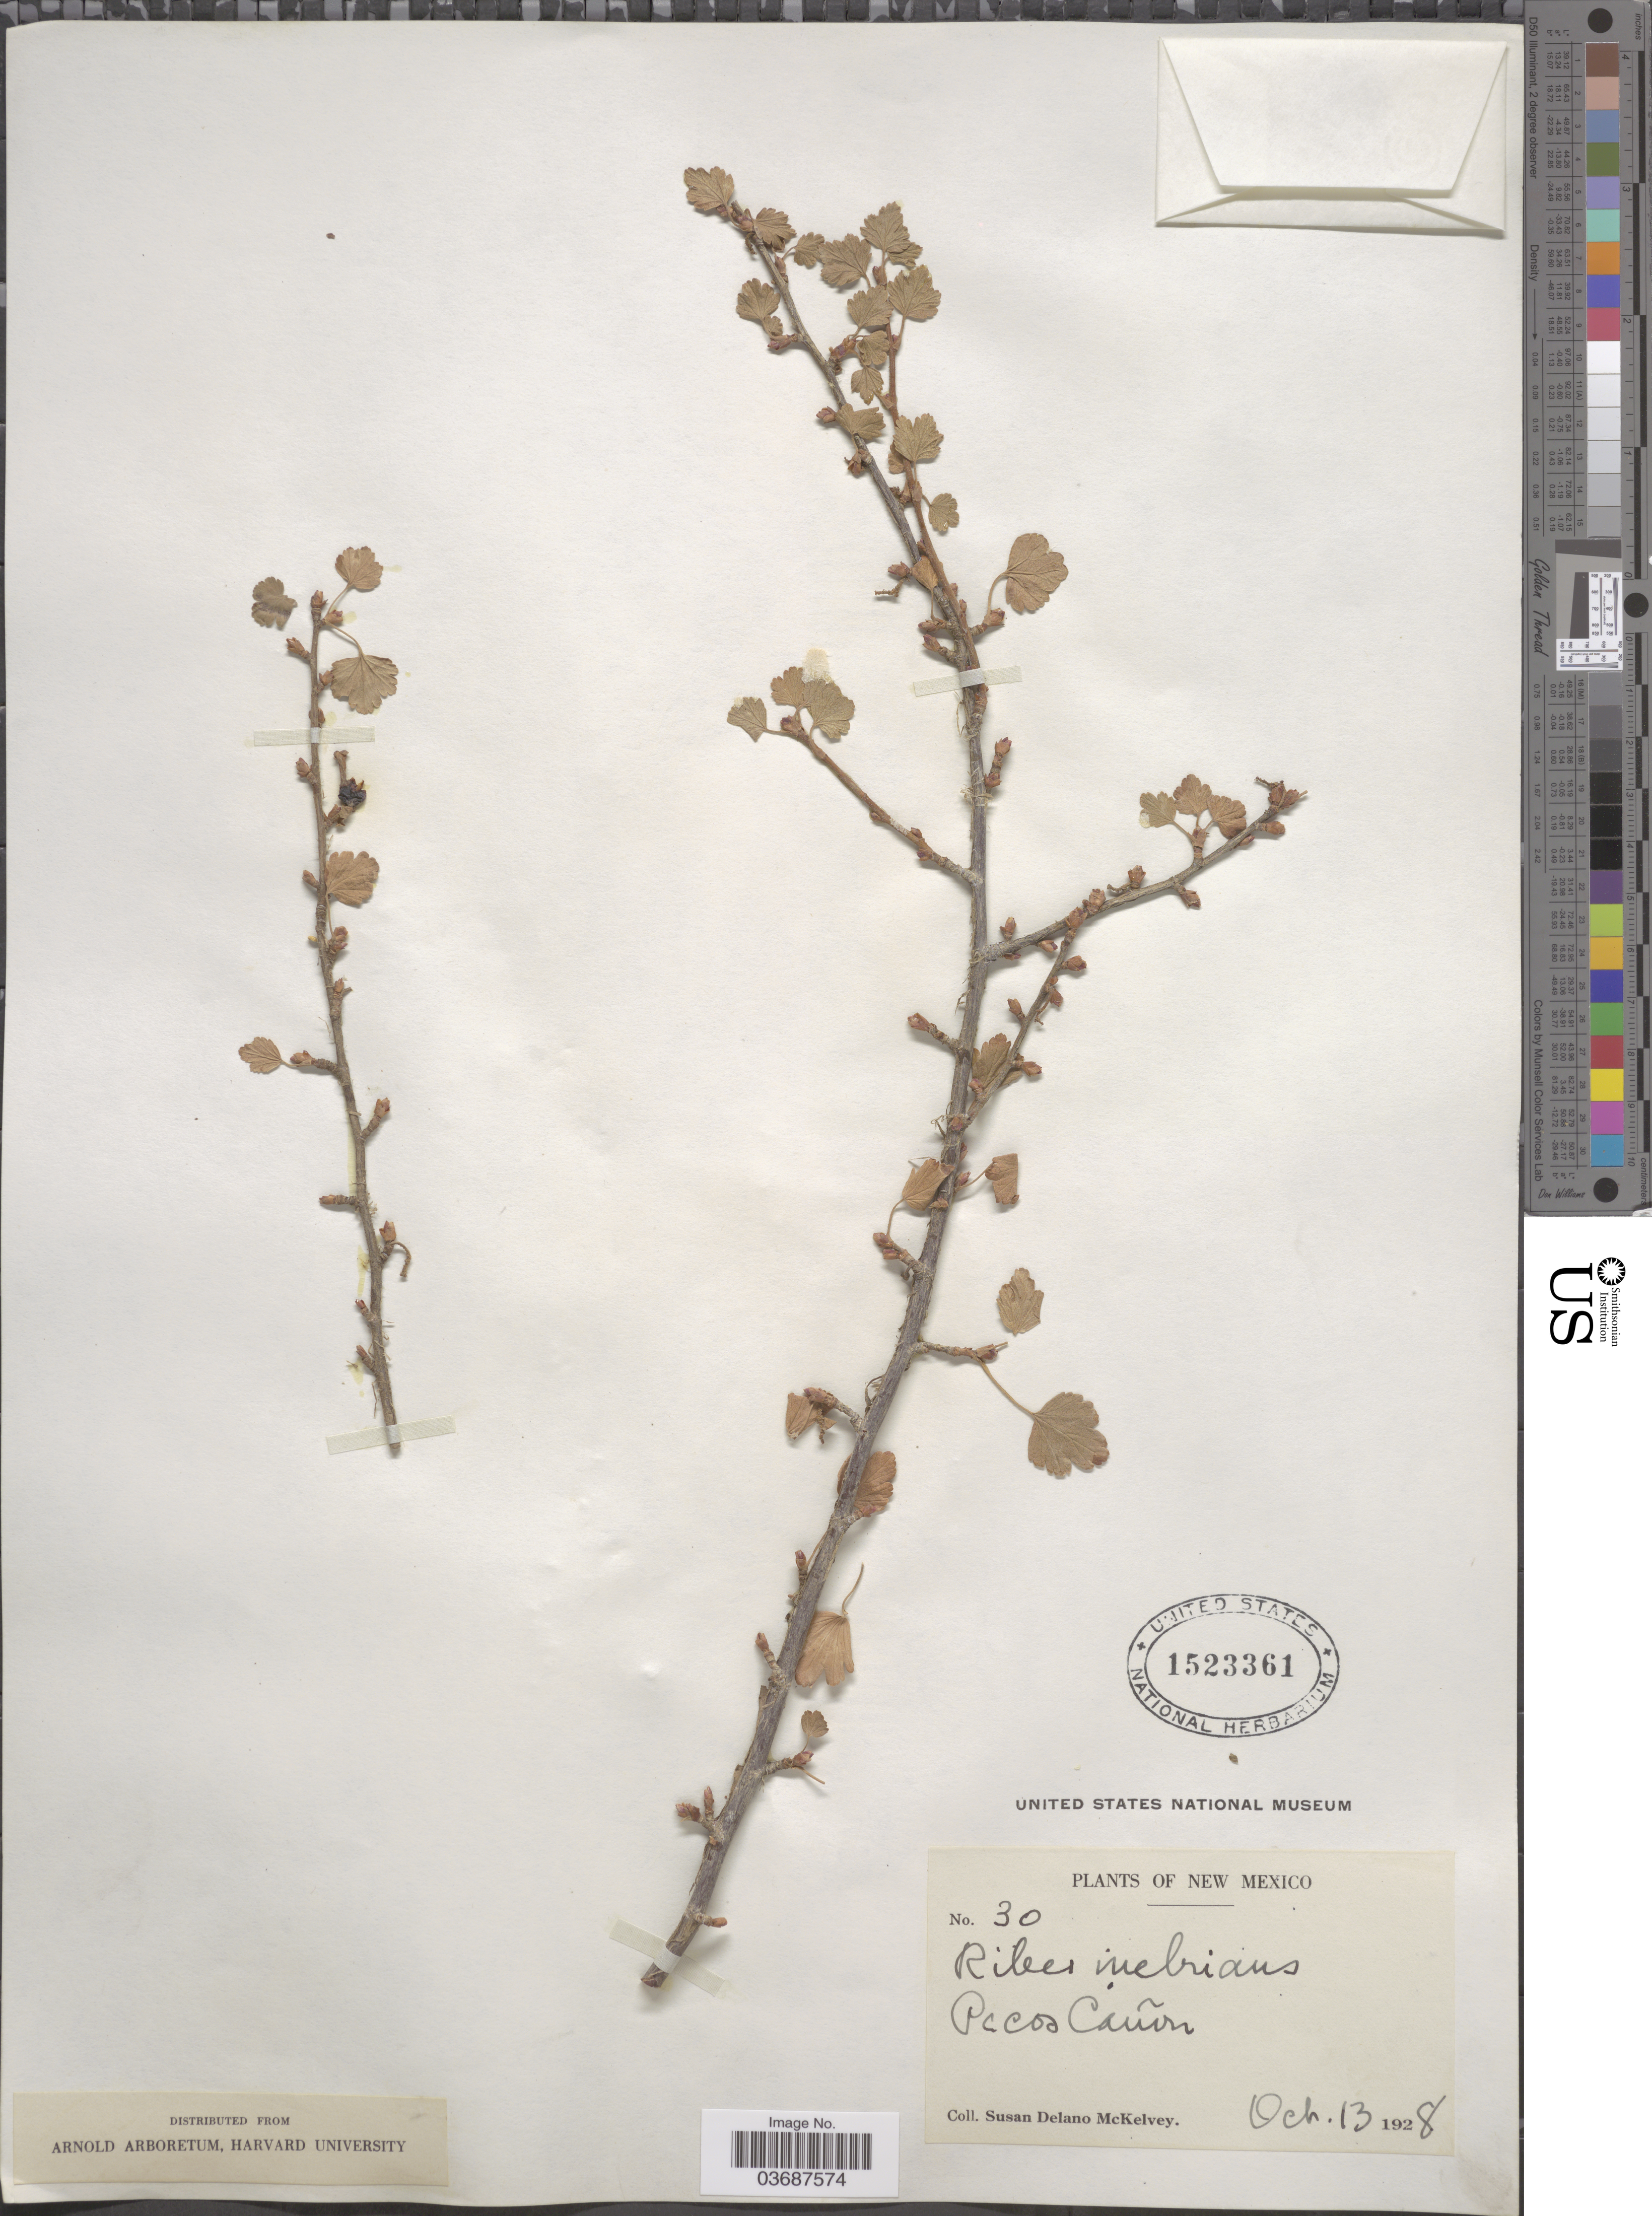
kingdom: Plantae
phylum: Tracheophyta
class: Magnoliopsida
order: Saxifragales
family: Grossulariaceae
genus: Ribes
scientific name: Ribes inebrians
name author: Lindl.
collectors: S. A. McKelvey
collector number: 30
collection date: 1928-10-13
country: United States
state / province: New Mexico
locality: Pecos Cañon.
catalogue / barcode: US 1523361